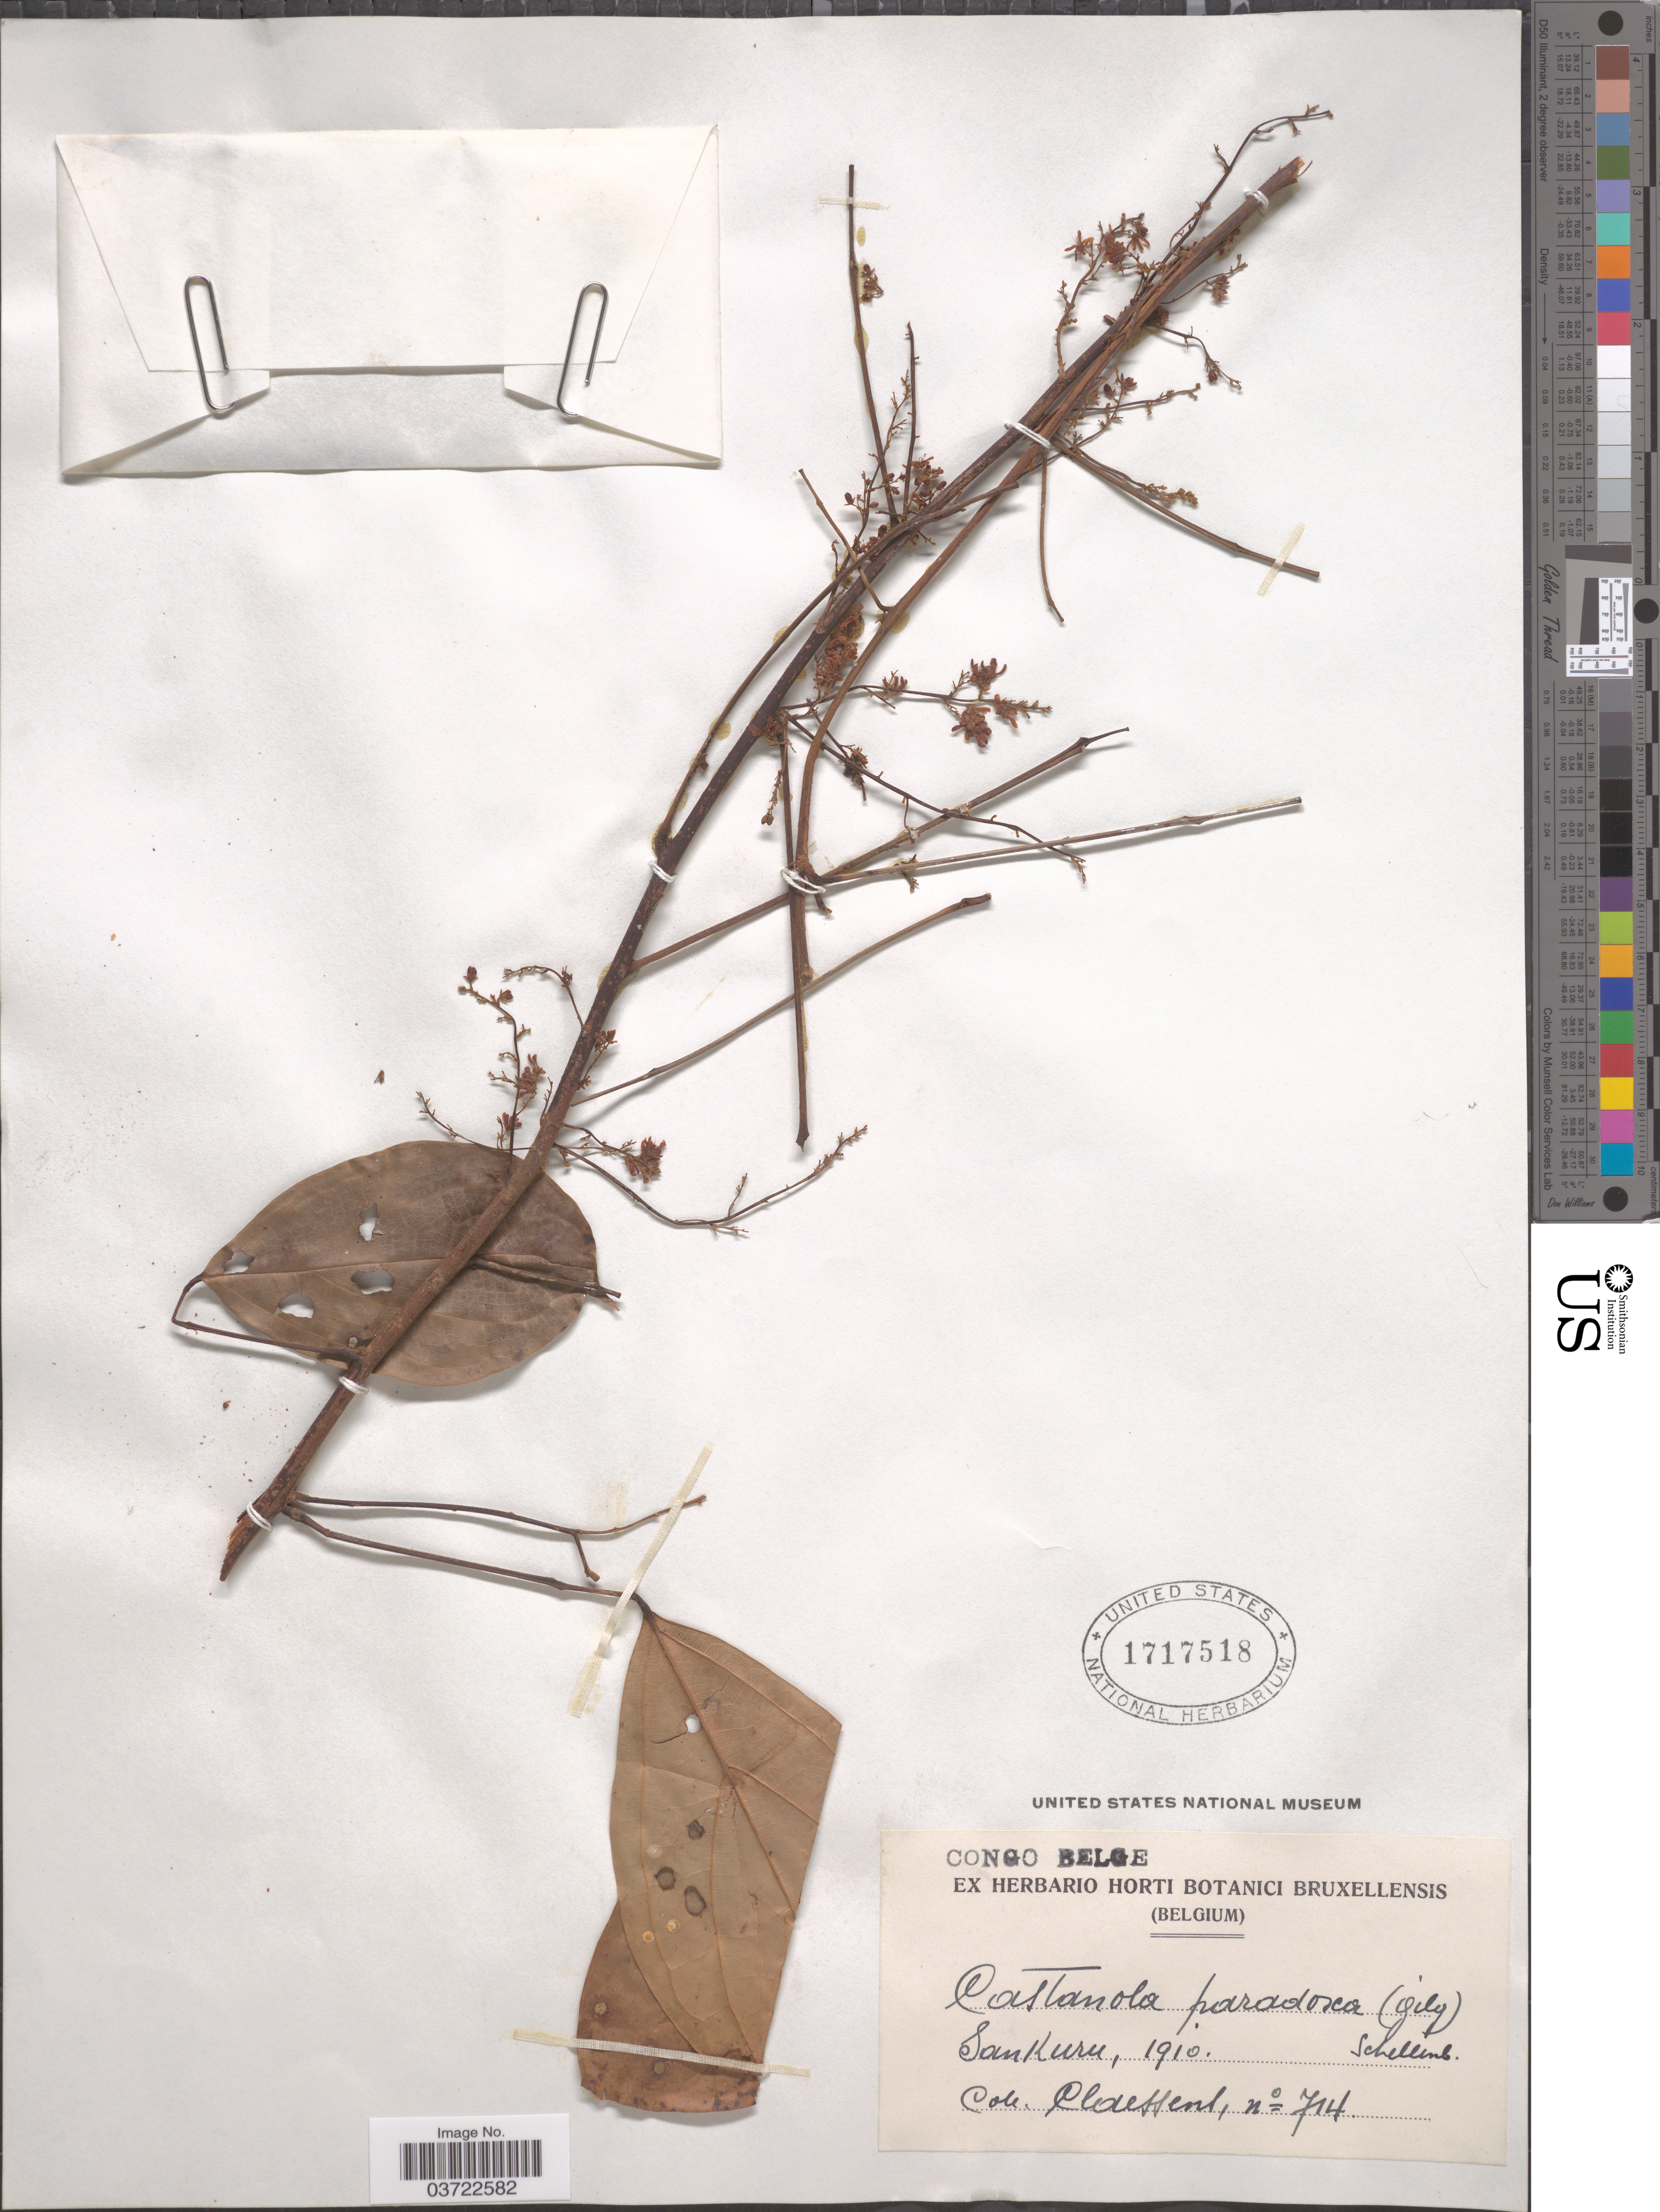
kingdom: Plantae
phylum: Tracheophyta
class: Magnoliopsida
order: Oxalidales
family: Connaraceae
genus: Agelaea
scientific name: Agelaea paradoxa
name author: Gilg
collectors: -. Claessens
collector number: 714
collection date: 1910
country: Congo, Democratic Republic of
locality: Congo Belge. Sankuru.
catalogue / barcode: US 1717518